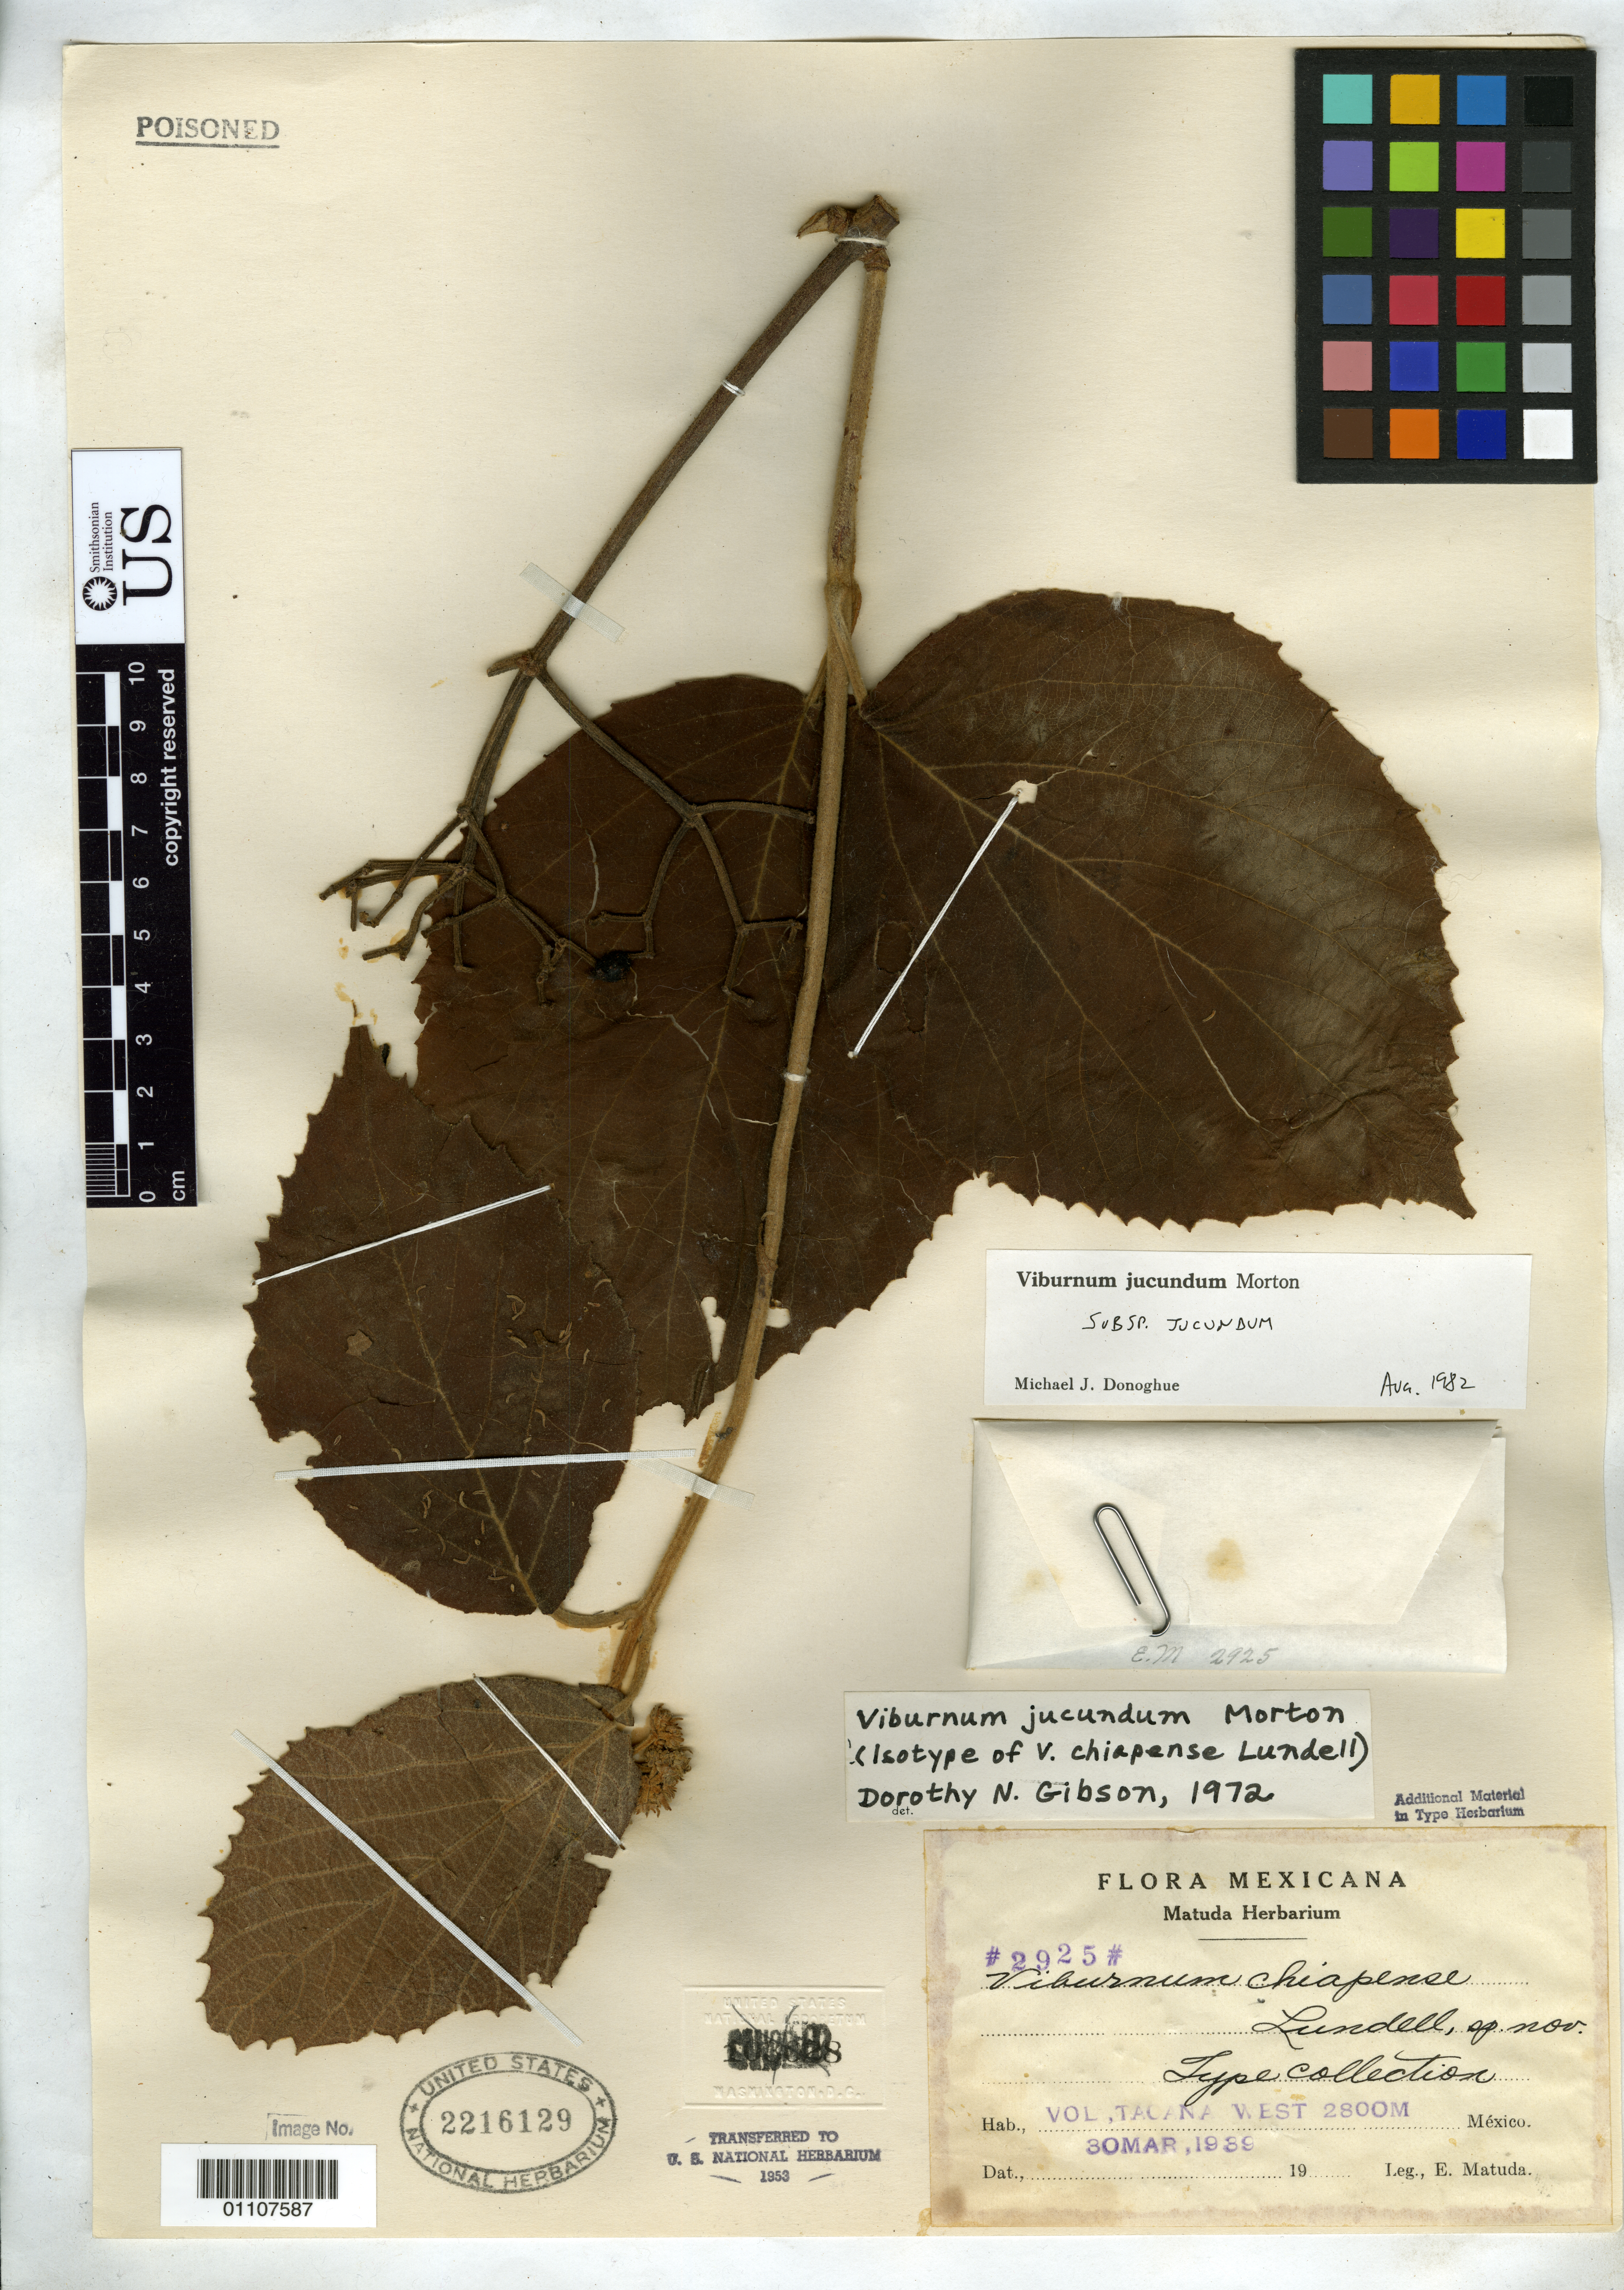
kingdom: Plantae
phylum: Tracheophyta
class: Magnoliopsida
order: Dipsacales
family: Viburnaceae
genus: Viburnum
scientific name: Viburnum chiapense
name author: Lundell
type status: Isotype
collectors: E. Matuda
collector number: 2925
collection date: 1939-03-30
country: Mexico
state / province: Chiapas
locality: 2800 West of Volcano Tacana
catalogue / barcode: US 2216129